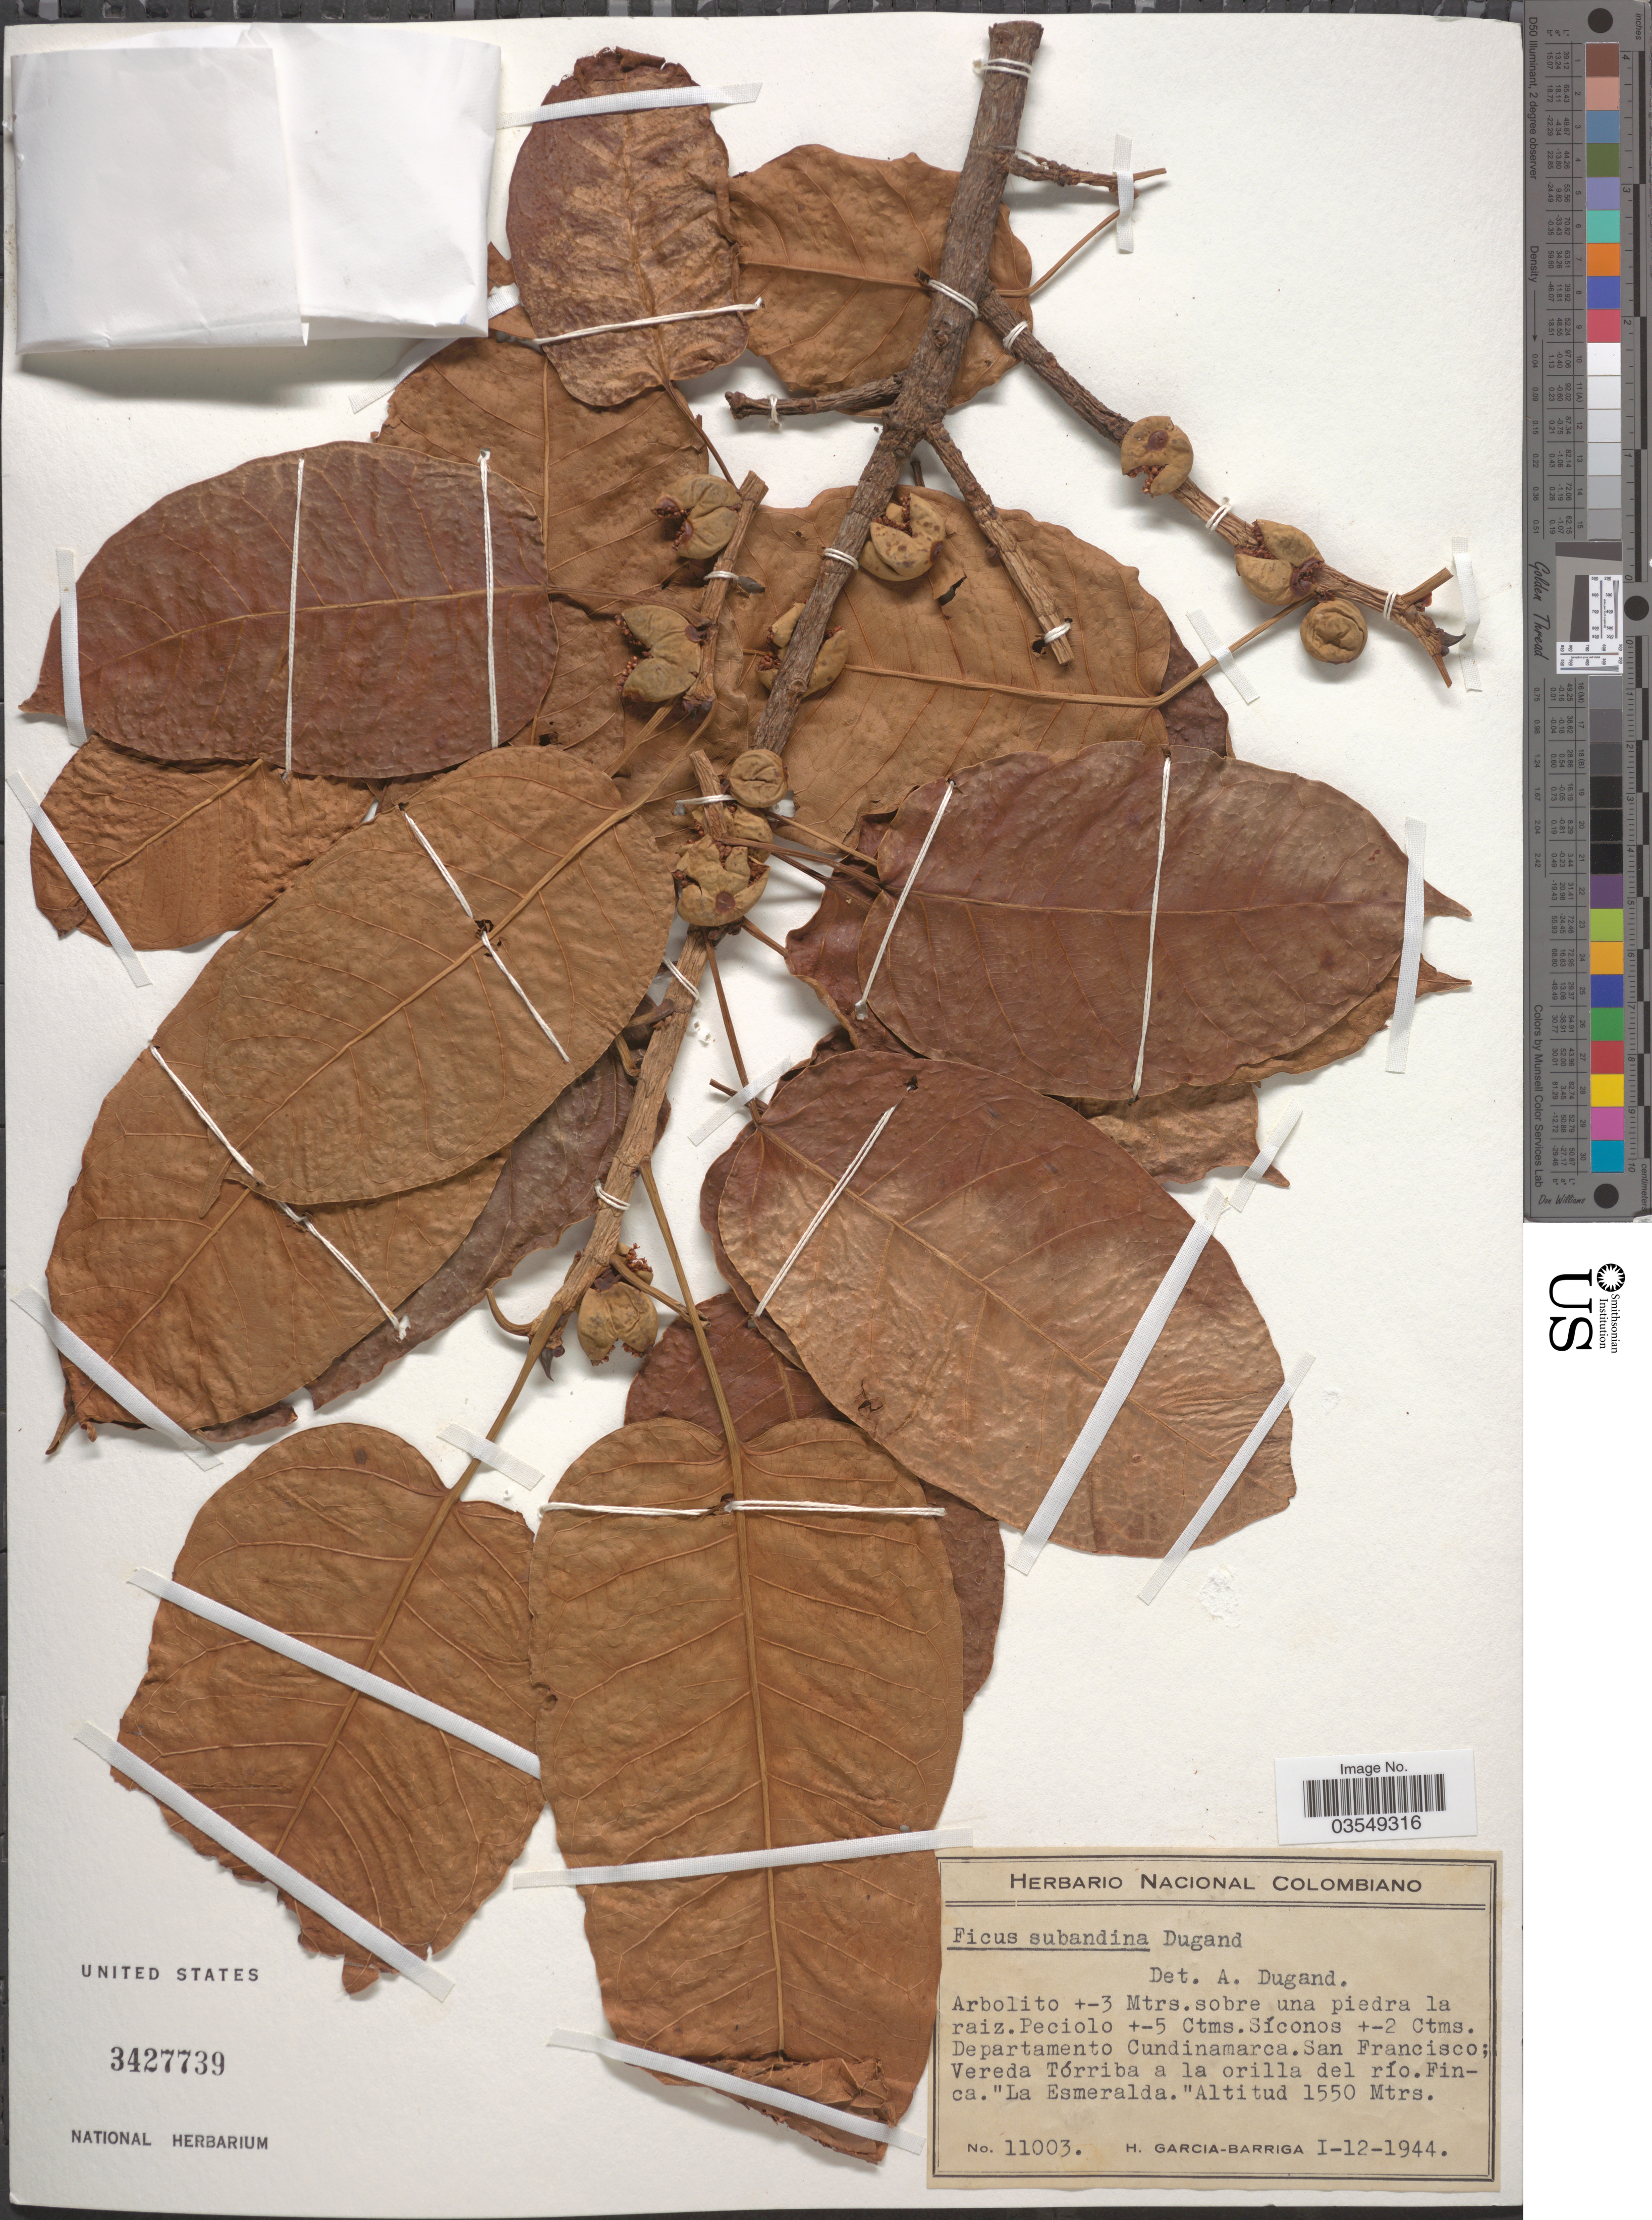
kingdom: Plantae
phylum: Tracheophyta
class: Magnoliopsida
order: Rosales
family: Moraceae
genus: Ficus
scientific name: Ficus guaranitica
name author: Chodat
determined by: Cardoso Pederneiras, L.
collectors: H. García Barriga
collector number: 11003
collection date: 1944-01-12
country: Colombia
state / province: Cundinamarca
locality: Departamento Cundinamarca. San Francisco; Vereda Tórriba a la orilla del río. Finca "La Esmeralda".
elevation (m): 1550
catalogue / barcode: US 3427739